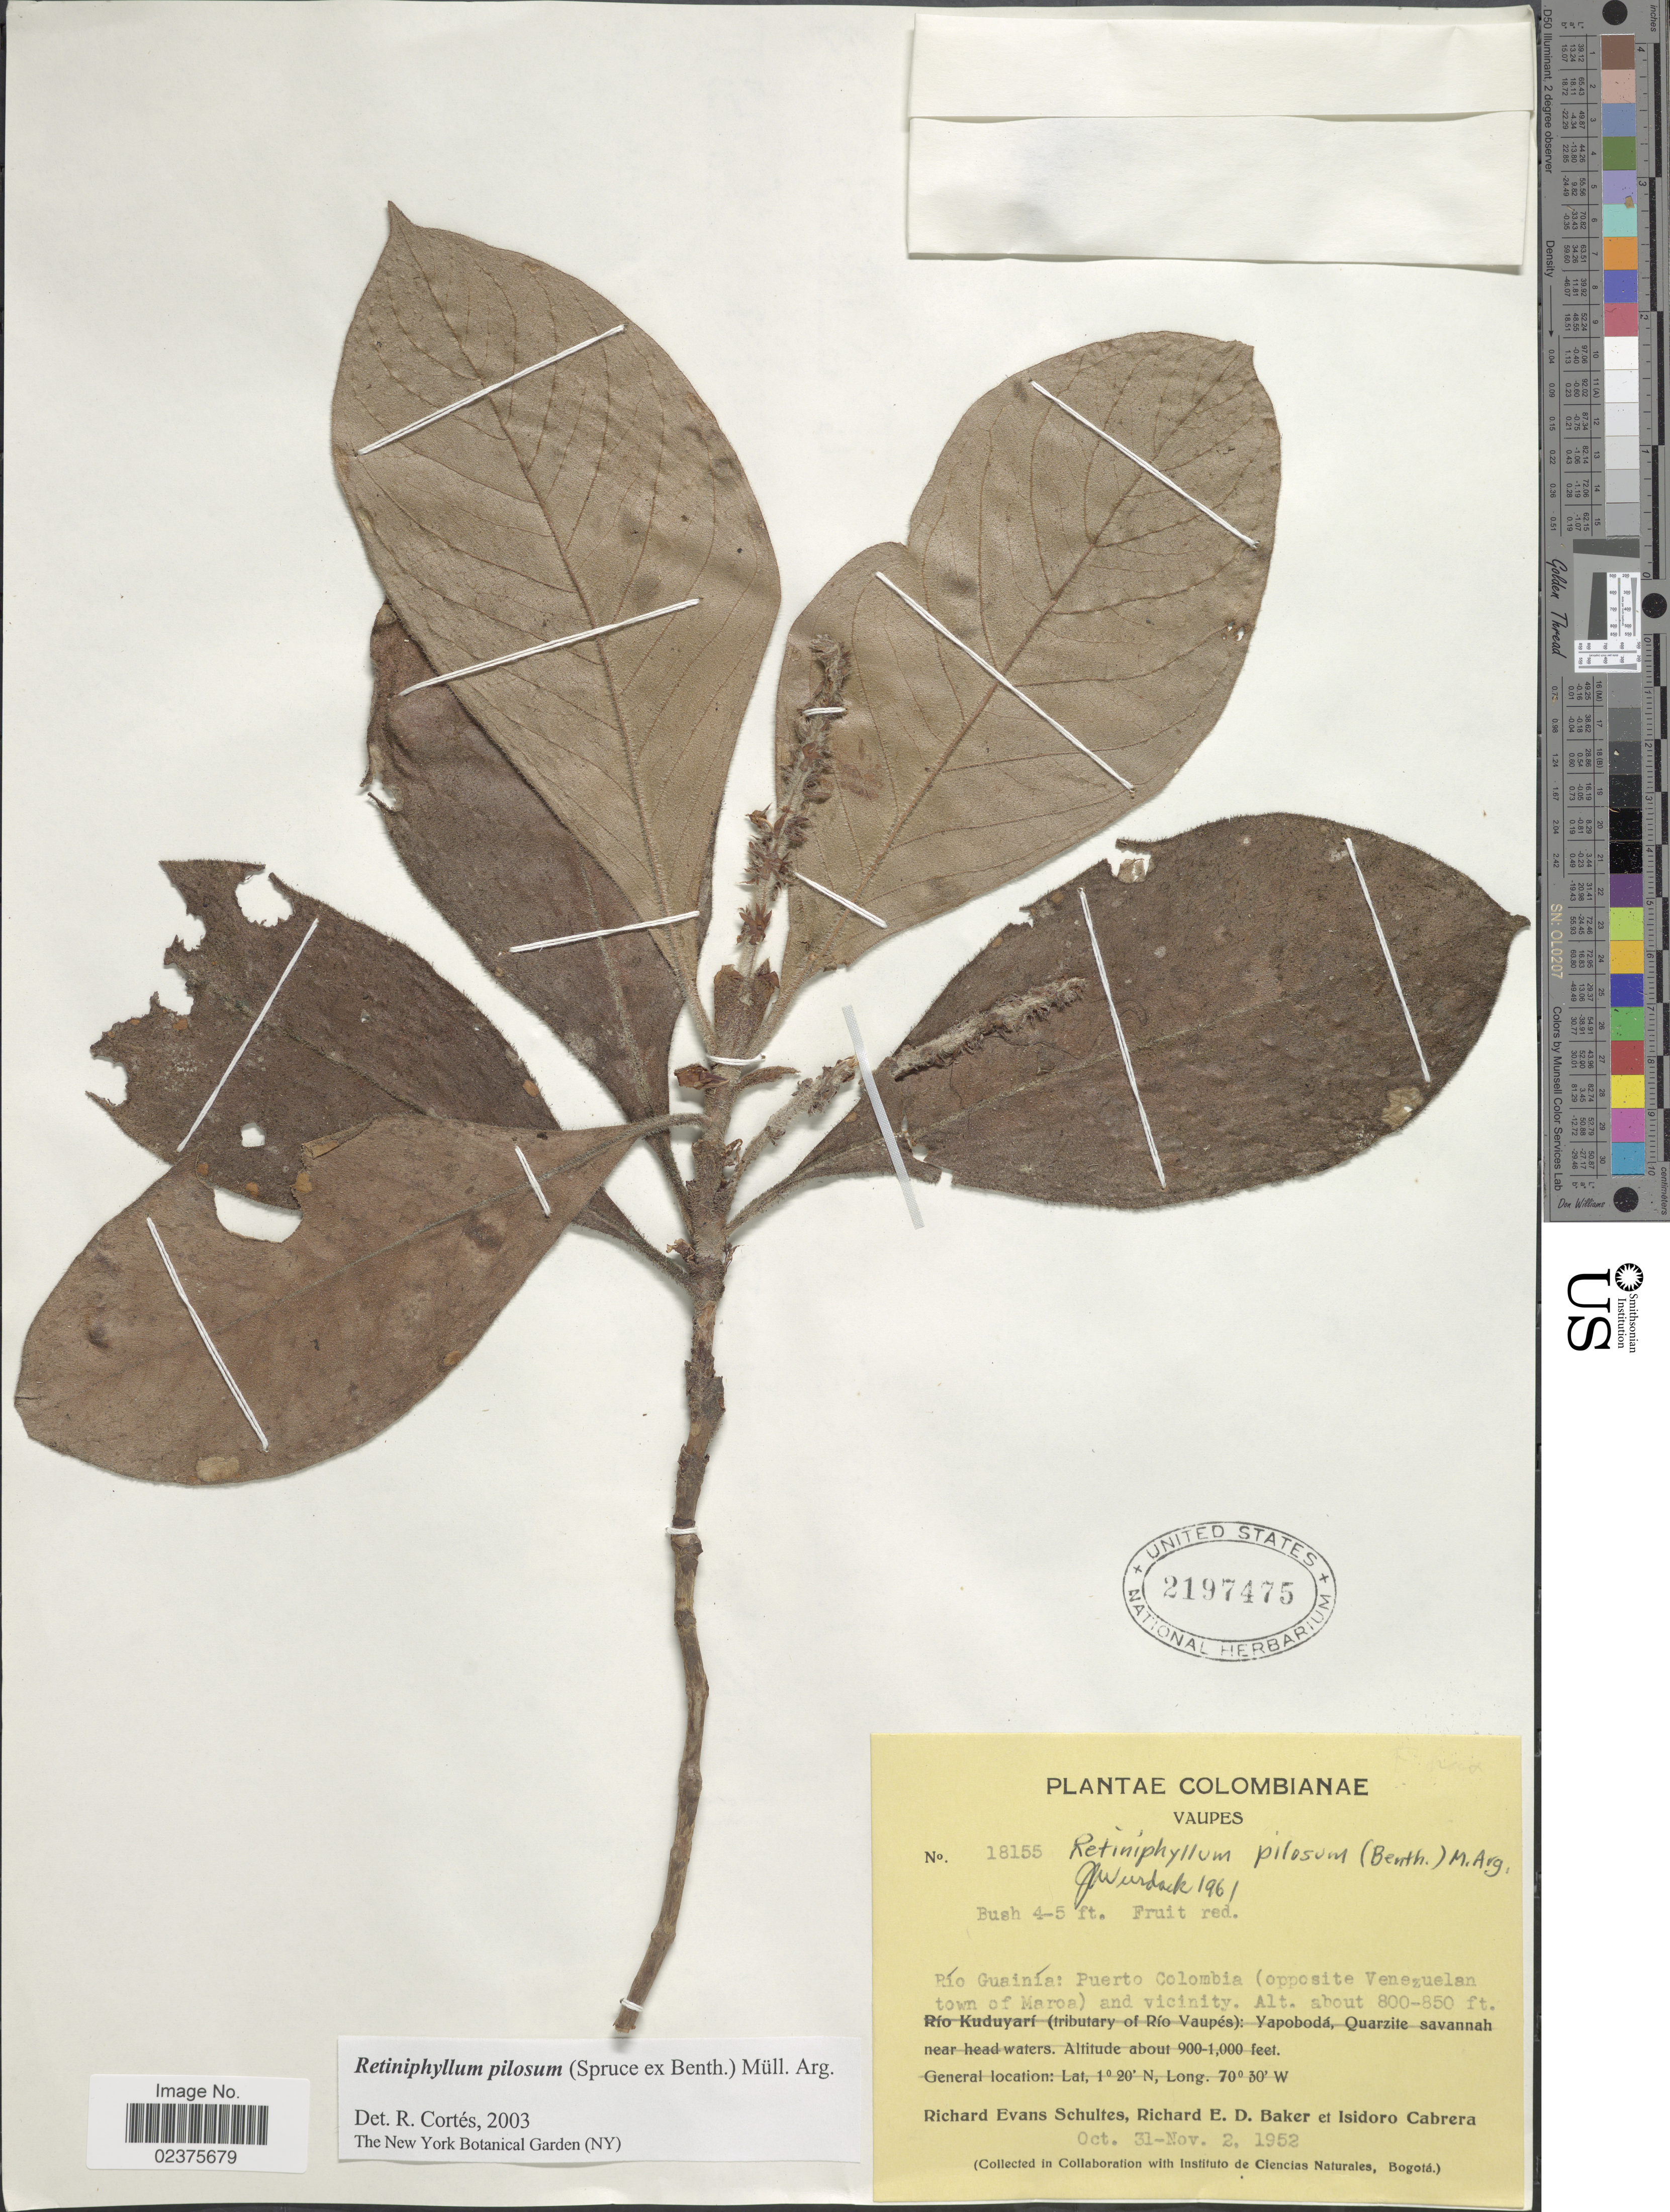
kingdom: Plantae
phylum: Tracheophyta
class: Magnoliopsida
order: Gentianales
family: Rubiaceae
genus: Retiniphyllum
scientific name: Retiniphyllum pilosum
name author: (Spruce ex Benth.) Müll. Arg.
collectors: R. E. Schultes, R. E. D. Baker & I. Cabrera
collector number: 18155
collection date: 1952-10-31/1952-11-02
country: Colombia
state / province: Vaupés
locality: Río Guainía: Puerto Colombia (opposite Venezuelan town of Maroa) and vicinity.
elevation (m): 244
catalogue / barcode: US 2197475